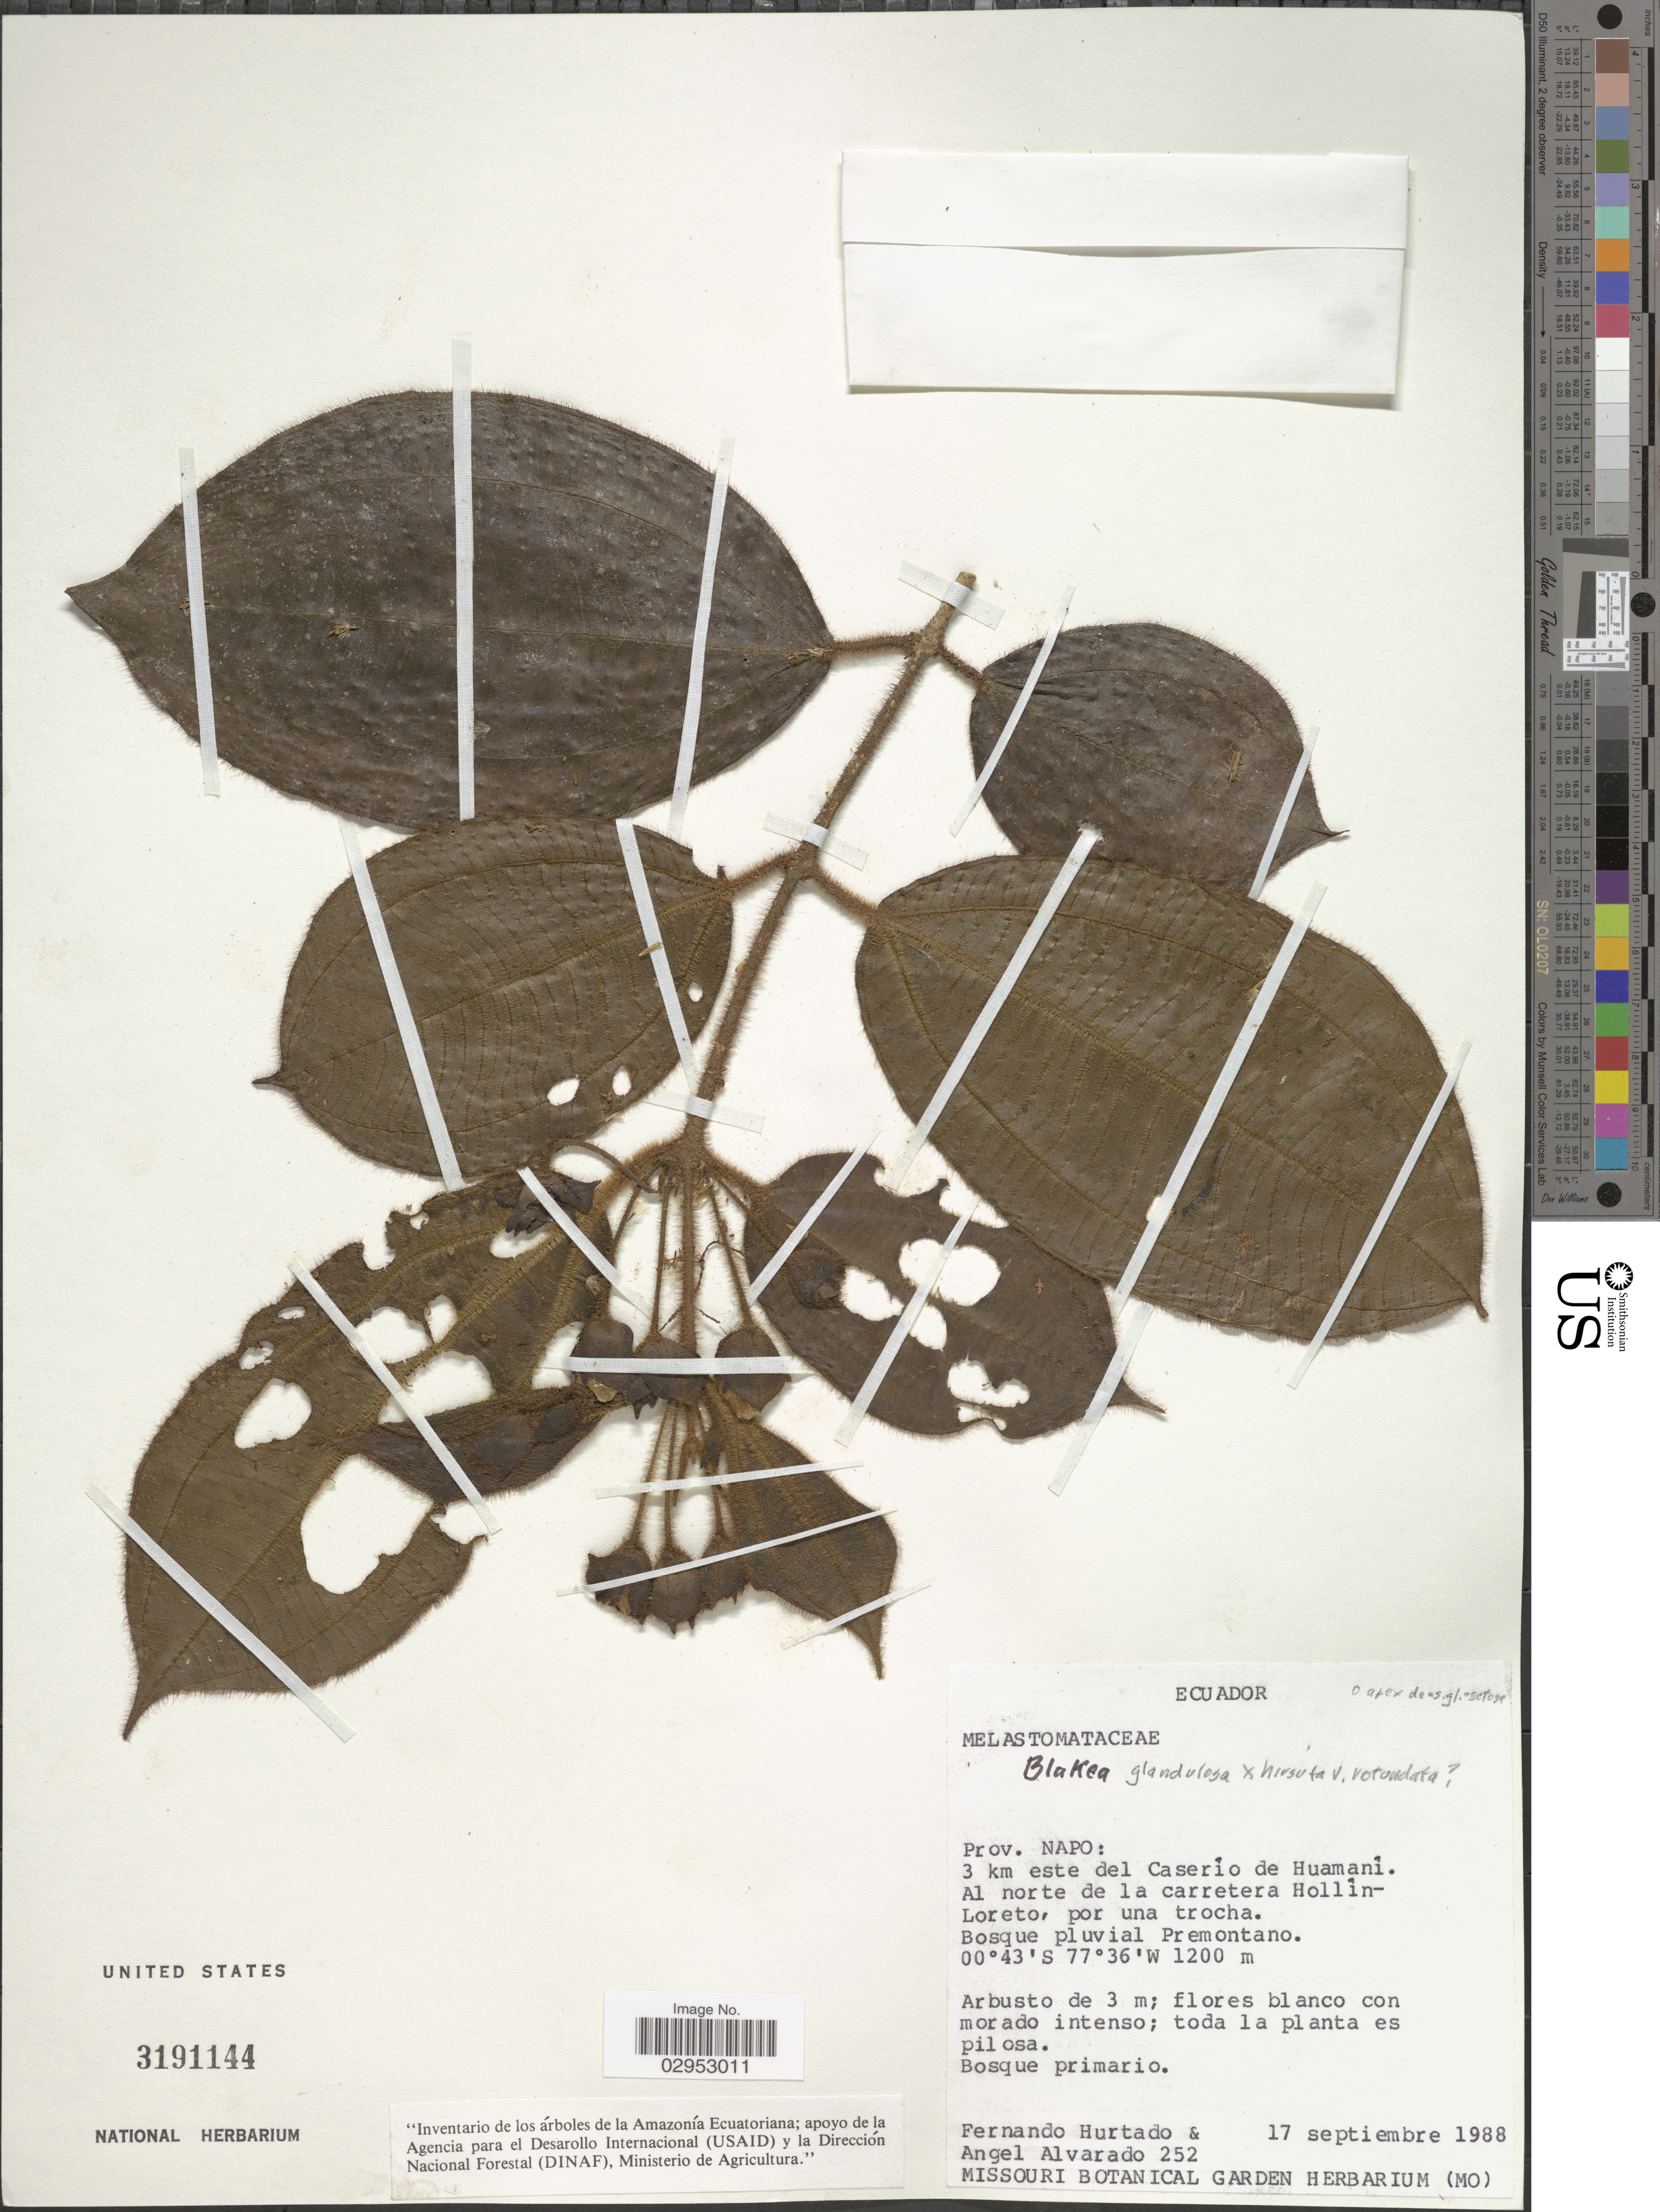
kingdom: Plantae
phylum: Tracheophyta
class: Magnoliopsida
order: Myrtales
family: Melastomataceae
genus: Blakea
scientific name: Blakea glandulosa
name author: Gleason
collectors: F. Hurtado & A. Alvarado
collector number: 252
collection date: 1988-09-17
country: Ecuador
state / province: Napo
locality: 3 km este del Caserío de Huamaní. Al norte de la carretera Hollin-Loreto, por una trocha.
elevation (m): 1200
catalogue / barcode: US 3191144